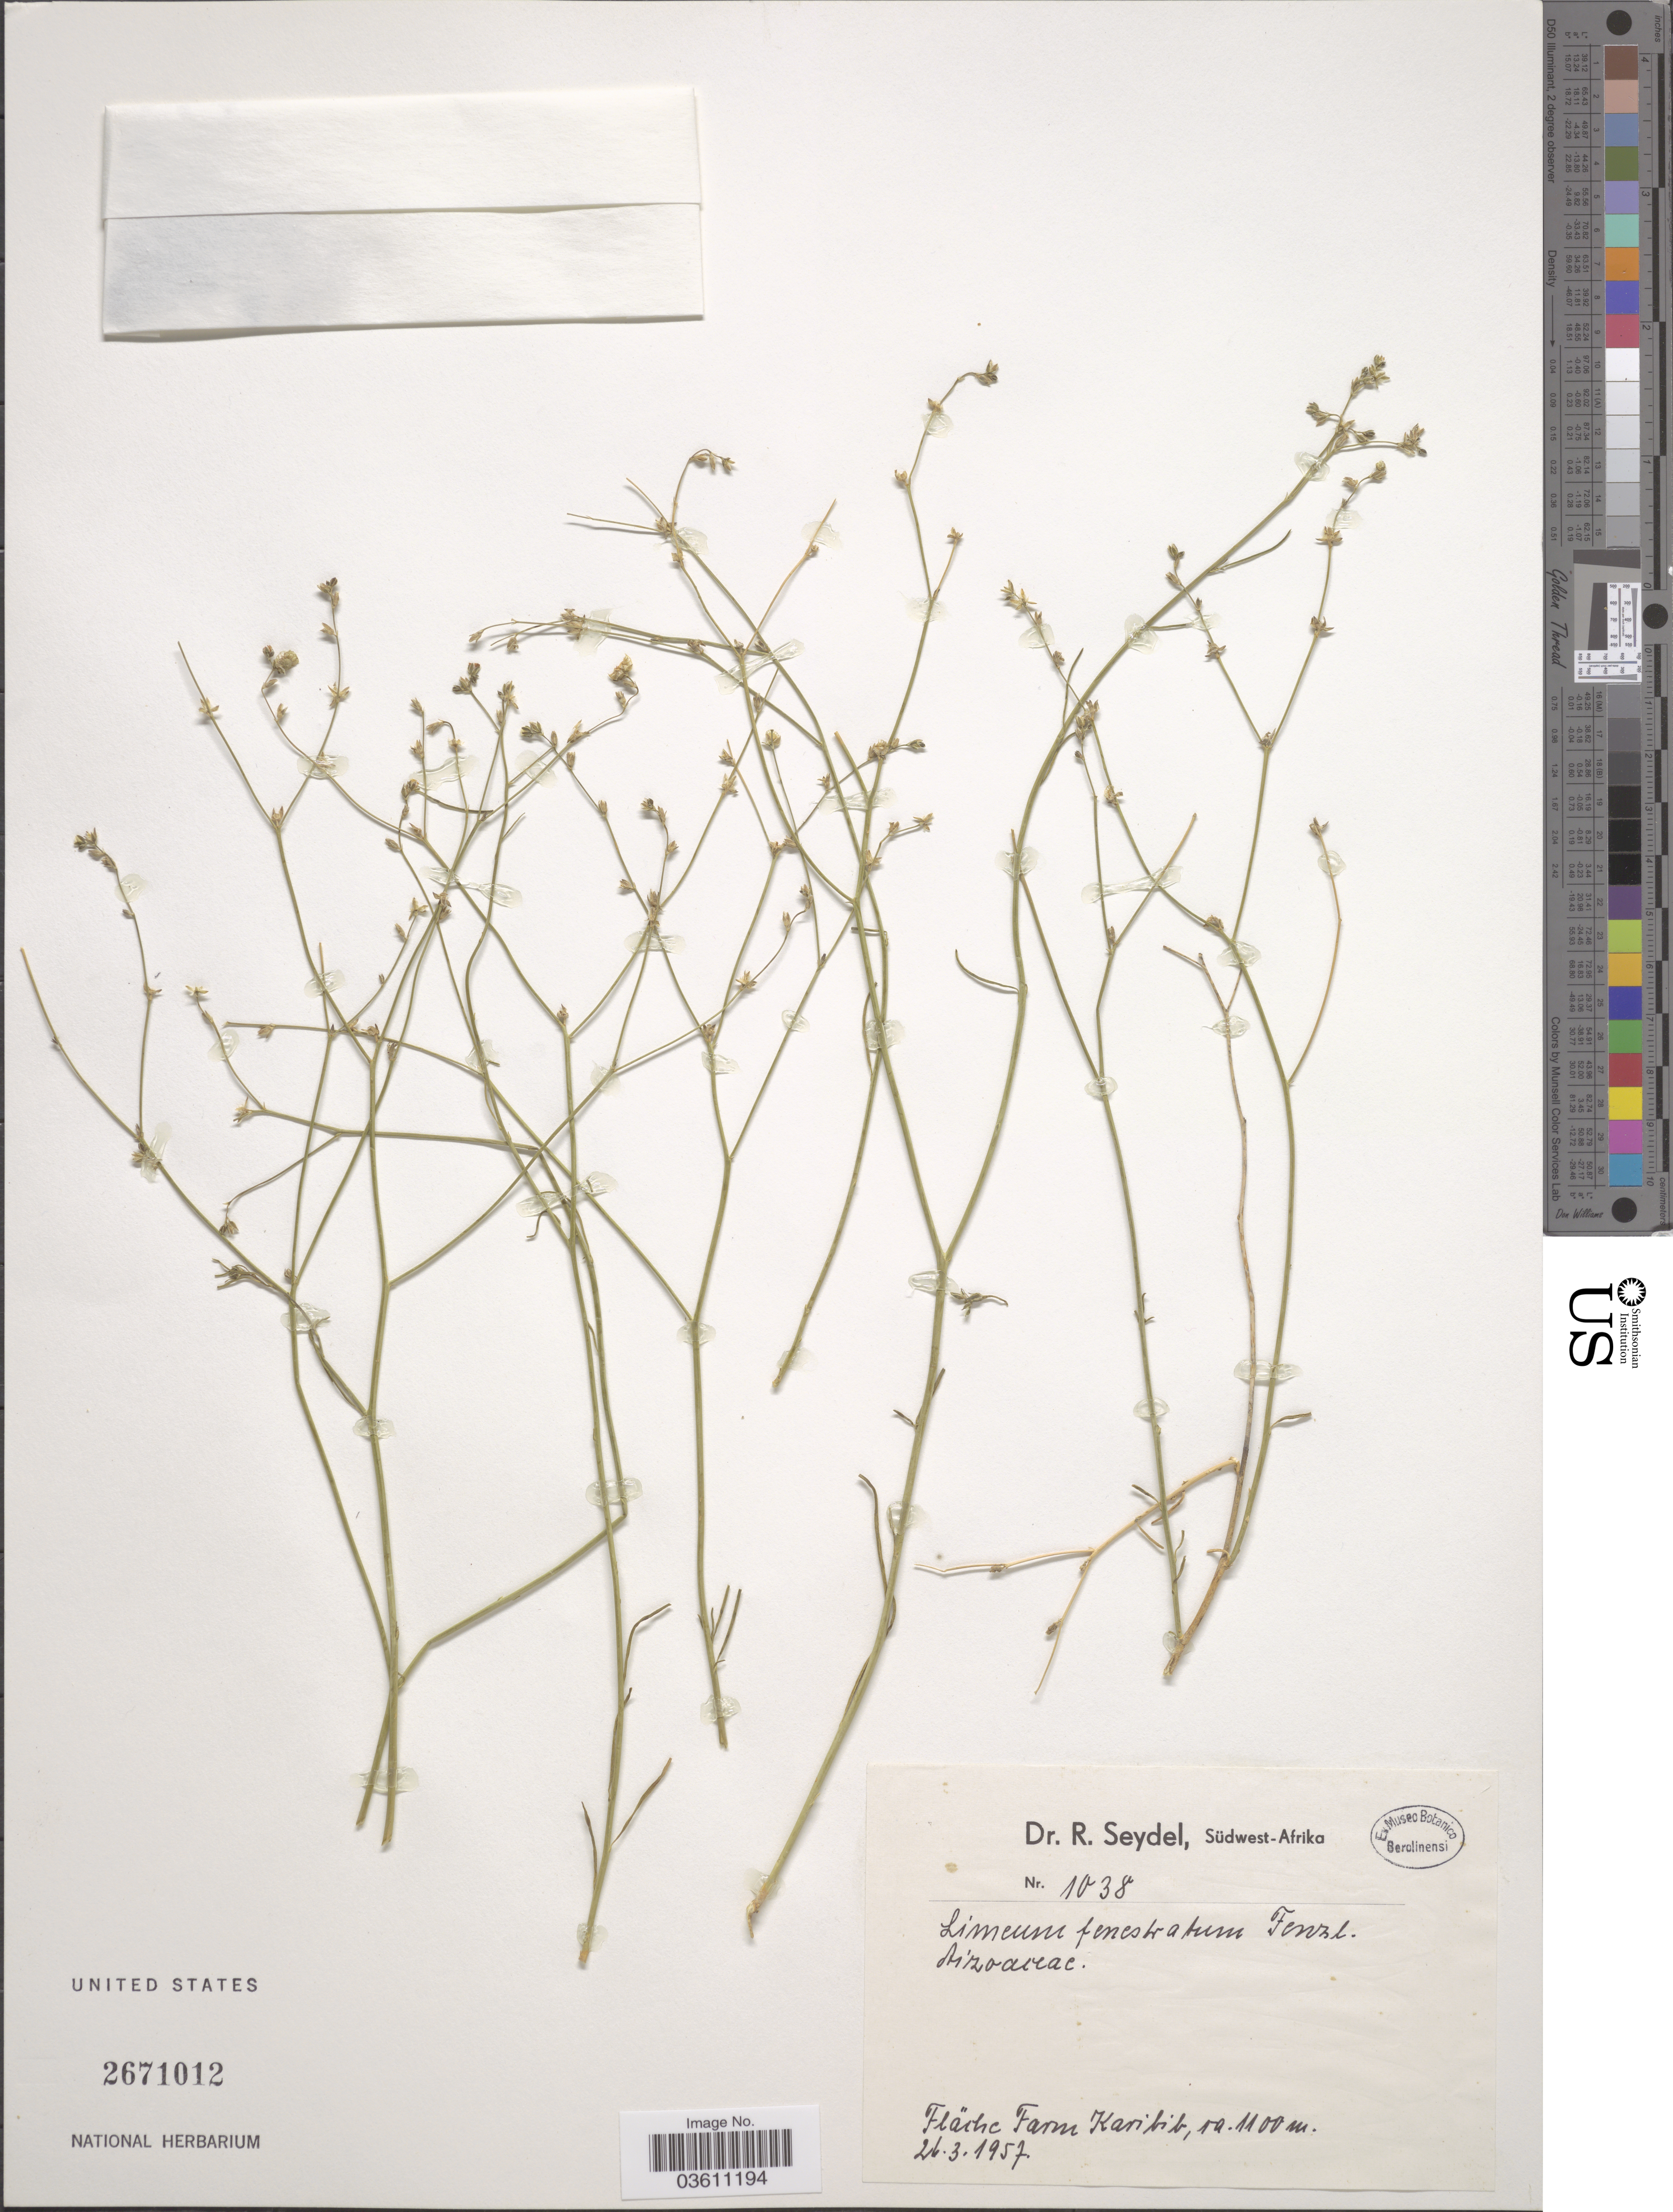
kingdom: Plantae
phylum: Tracheophyta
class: Magnoliopsida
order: Caryophyllales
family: Limeaceae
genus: Limeum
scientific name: Limeum fenestratum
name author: (Fenzl) Heimerl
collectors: R. Seydel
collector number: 1038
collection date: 1957-03-26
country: Namibia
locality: Südwest-Afrika. Fläche Farm Karibib.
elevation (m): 1100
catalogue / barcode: US 2671012